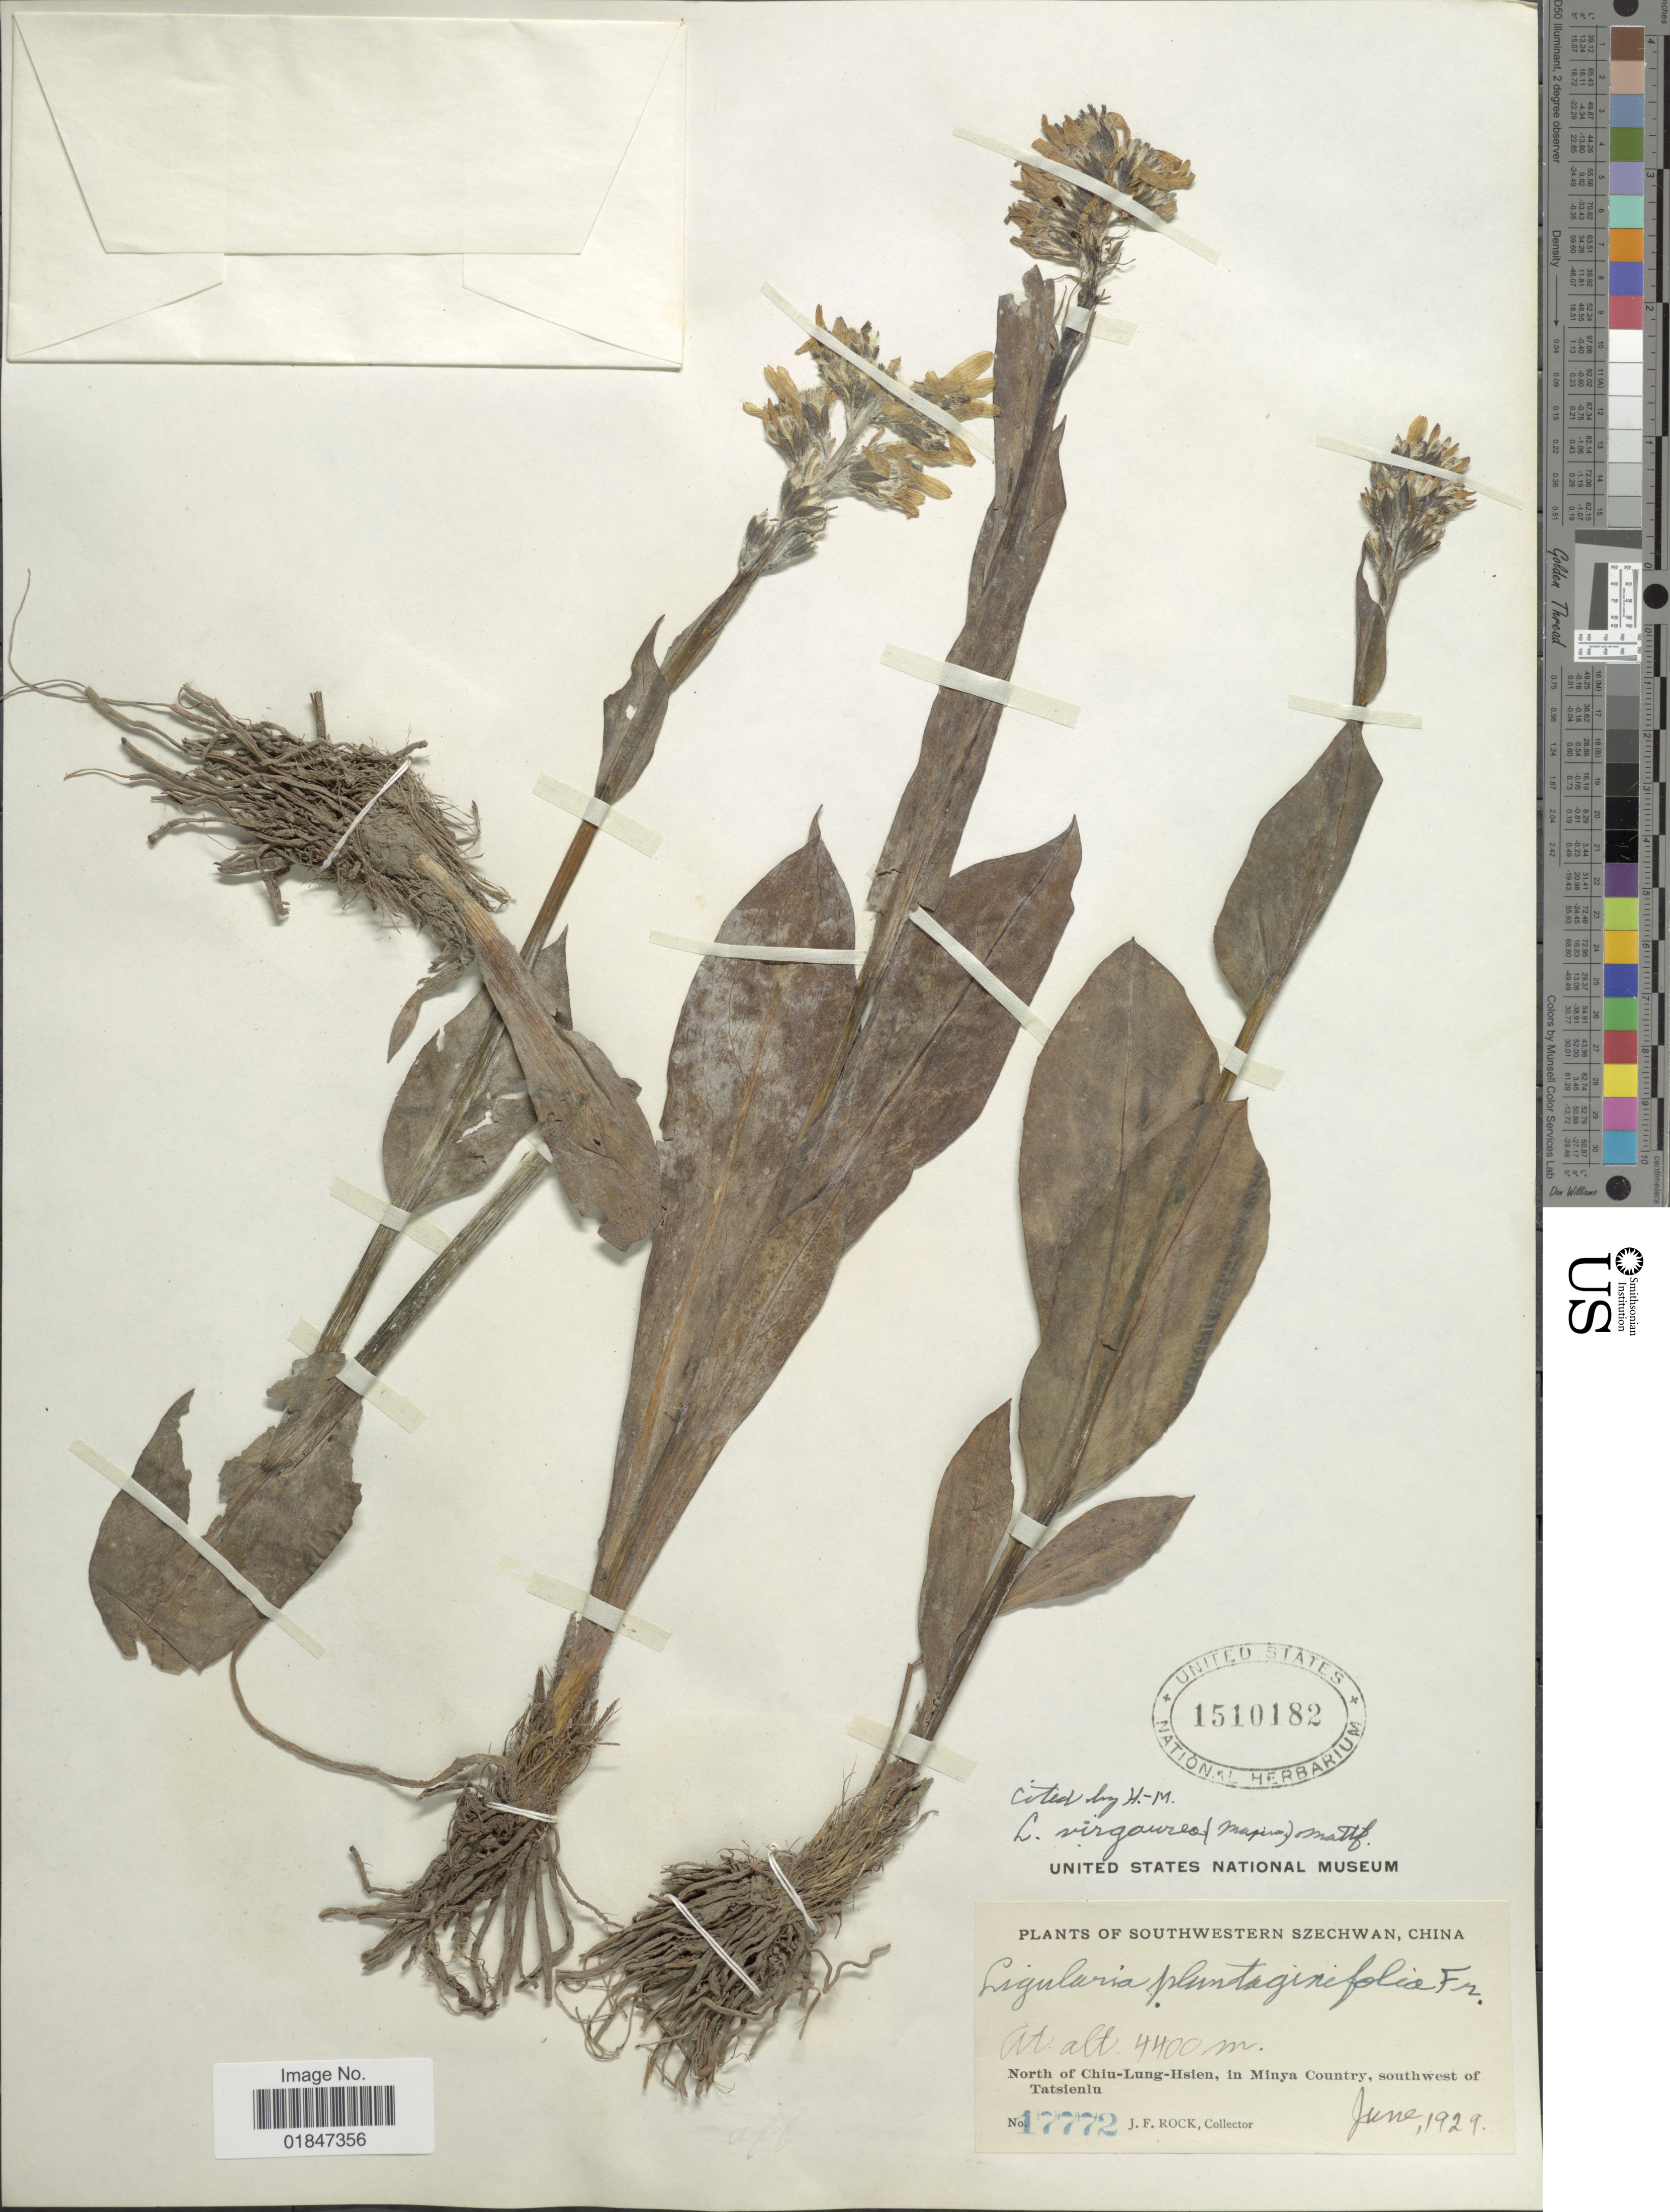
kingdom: Plantae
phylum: Tracheophyta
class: Magnoliopsida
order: Asterales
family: Asteraceae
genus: Ligularia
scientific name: Ligularia virgaurea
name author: (Maxim.) Mattf. ex Rehder & Kobuski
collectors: J. Rock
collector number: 17772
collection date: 1929-06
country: China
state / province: Sichuan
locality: Southwestern Szechwan, North of Chiu-Lung Hsien, in Minya Country, southwest of Tatsienlu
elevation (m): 4400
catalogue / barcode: US 1510182